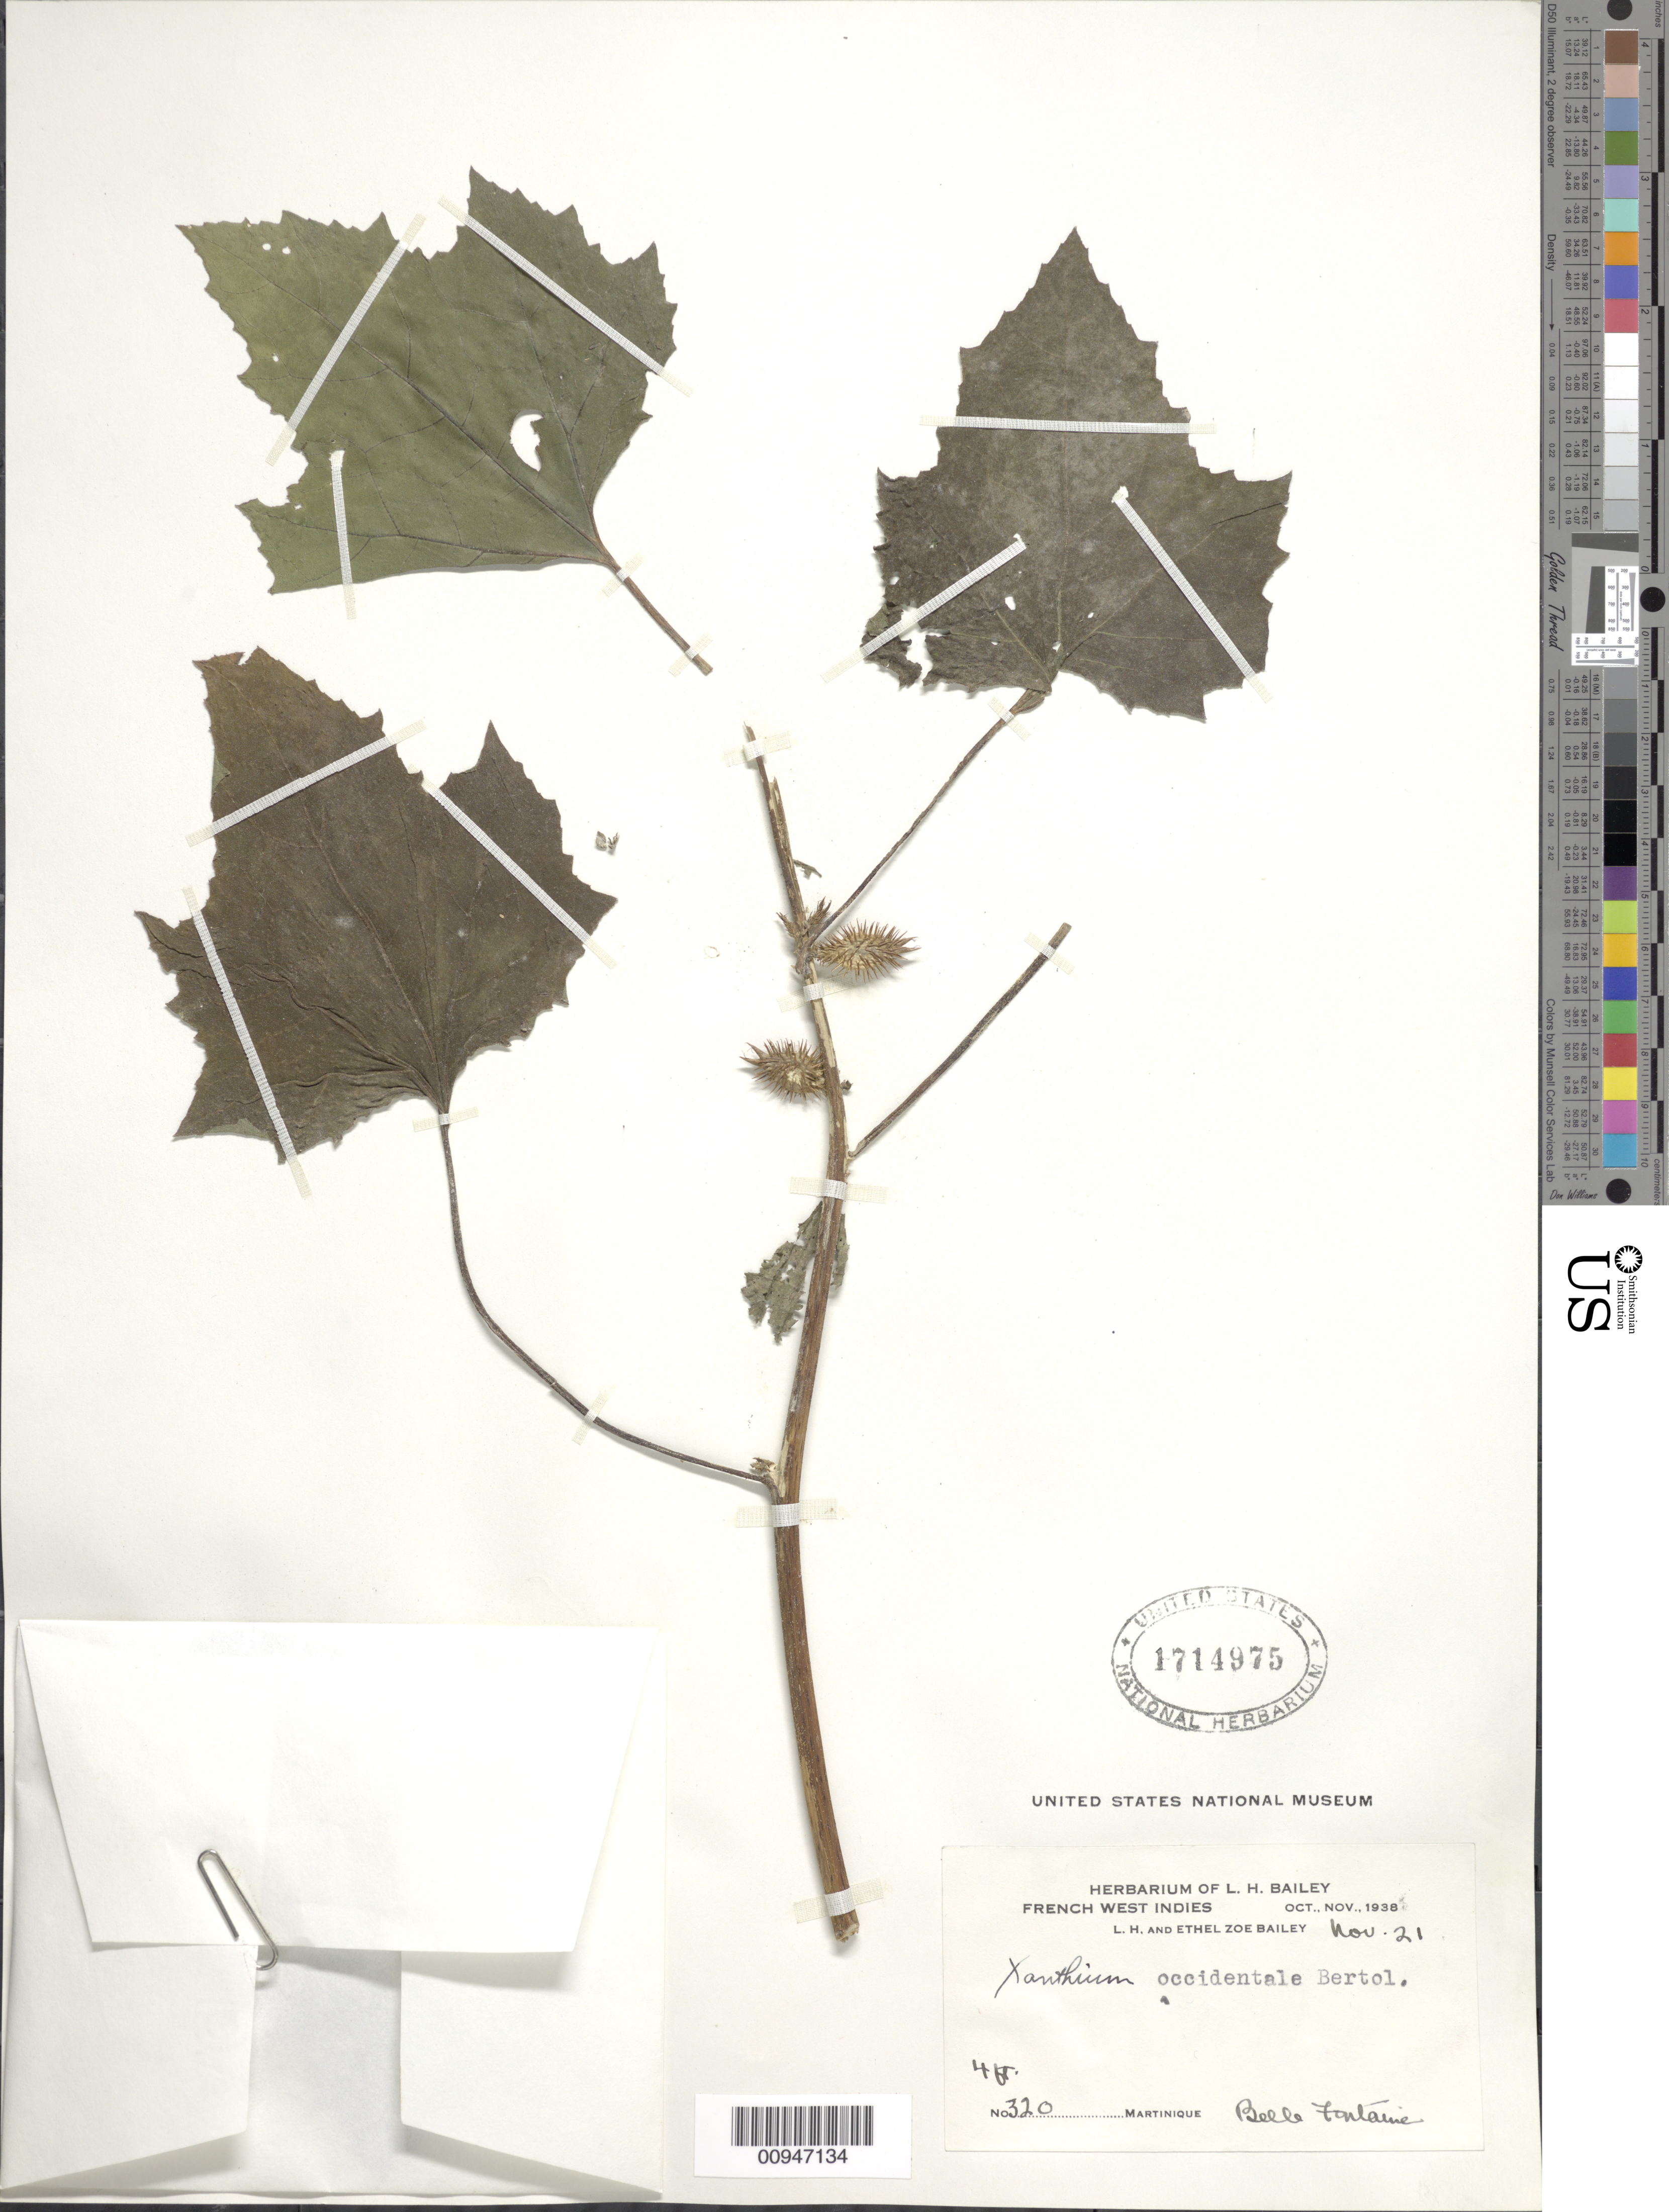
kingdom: Plantae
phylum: Tracheophyta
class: Magnoliopsida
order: Asterales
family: Asteraceae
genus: Xanthium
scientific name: Xanthium strumarium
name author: L.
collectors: L. H. Bailey & E. Z. Bailey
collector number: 320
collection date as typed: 21 Nov 1938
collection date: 1938-11-21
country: Martinique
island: Martinique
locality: Belle Fontaine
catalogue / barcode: US 1714975